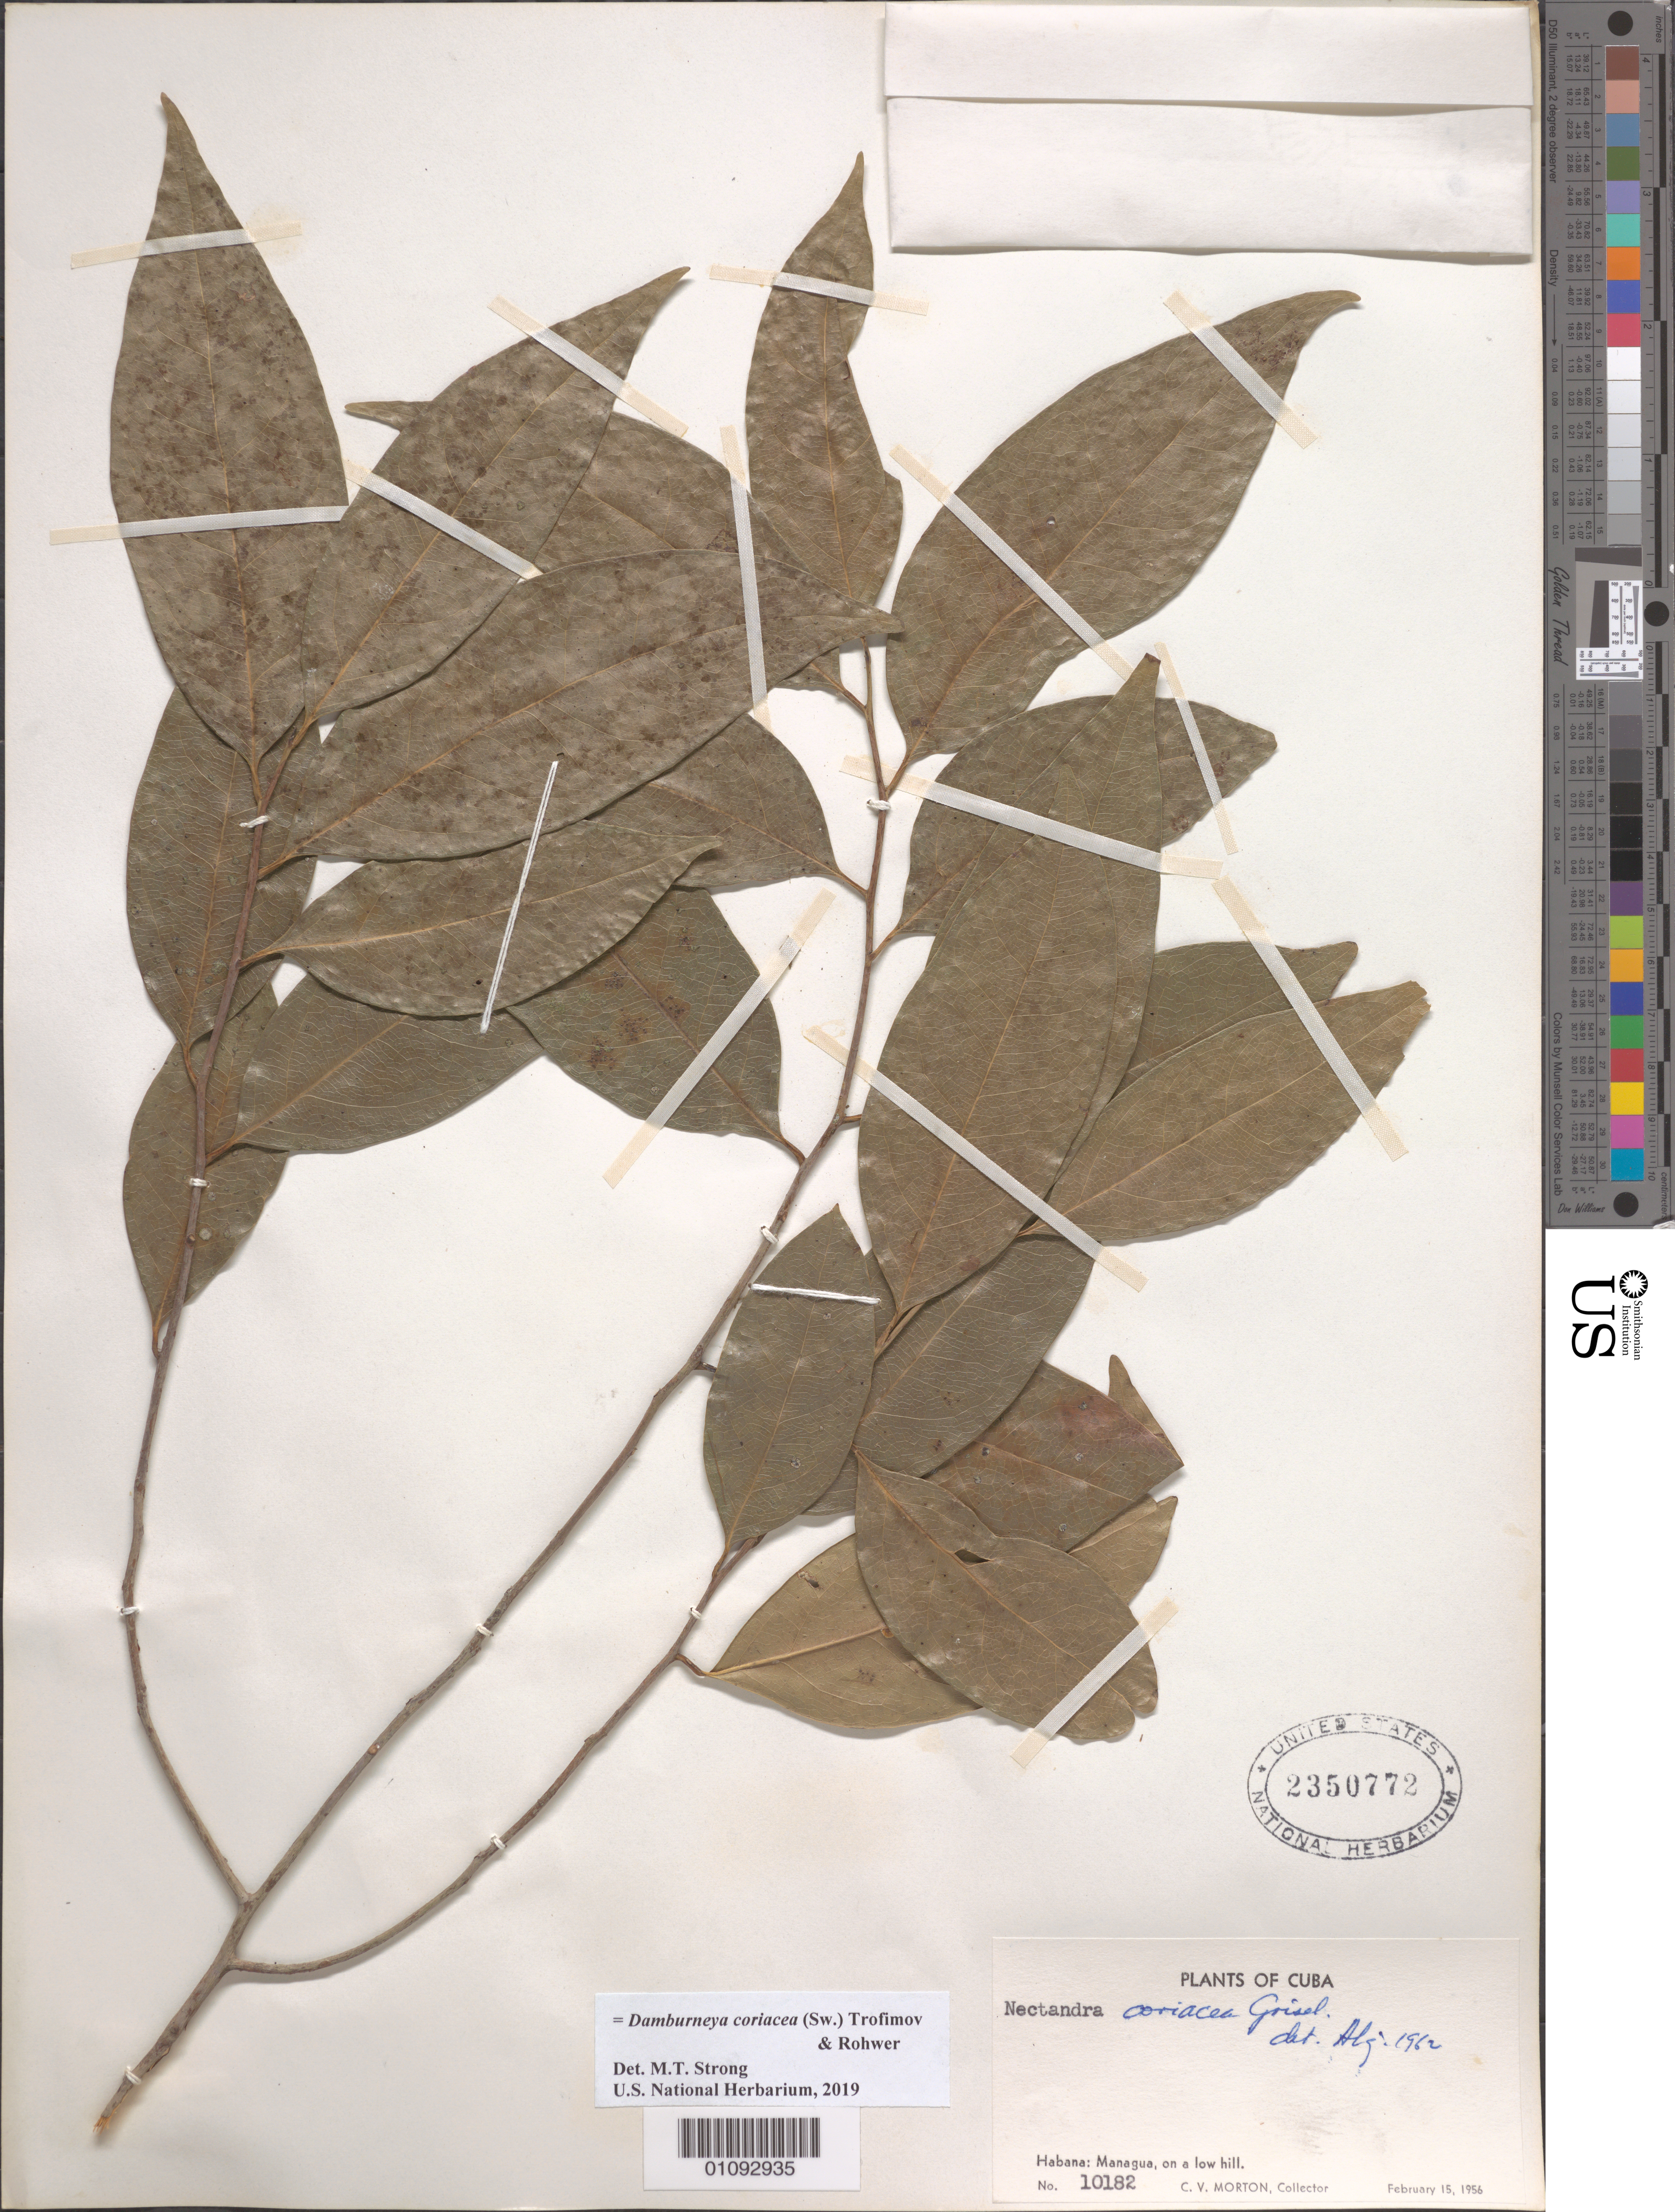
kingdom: Plantae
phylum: Tracheophyta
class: Magnoliopsida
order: Laurales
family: Lauraceae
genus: Damburneya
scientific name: Damburneya coriacea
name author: (Sw.) Trofimov & Rohwer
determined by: Strong, M. T., (US), Smithsonian Institution - National Museum of Natural History (UNITED STATES)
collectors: C. V. Morton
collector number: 10182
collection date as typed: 15 Feb 1956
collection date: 1956-02-15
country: Cuba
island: Cuba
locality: Habana: Managua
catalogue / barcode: US 2350772